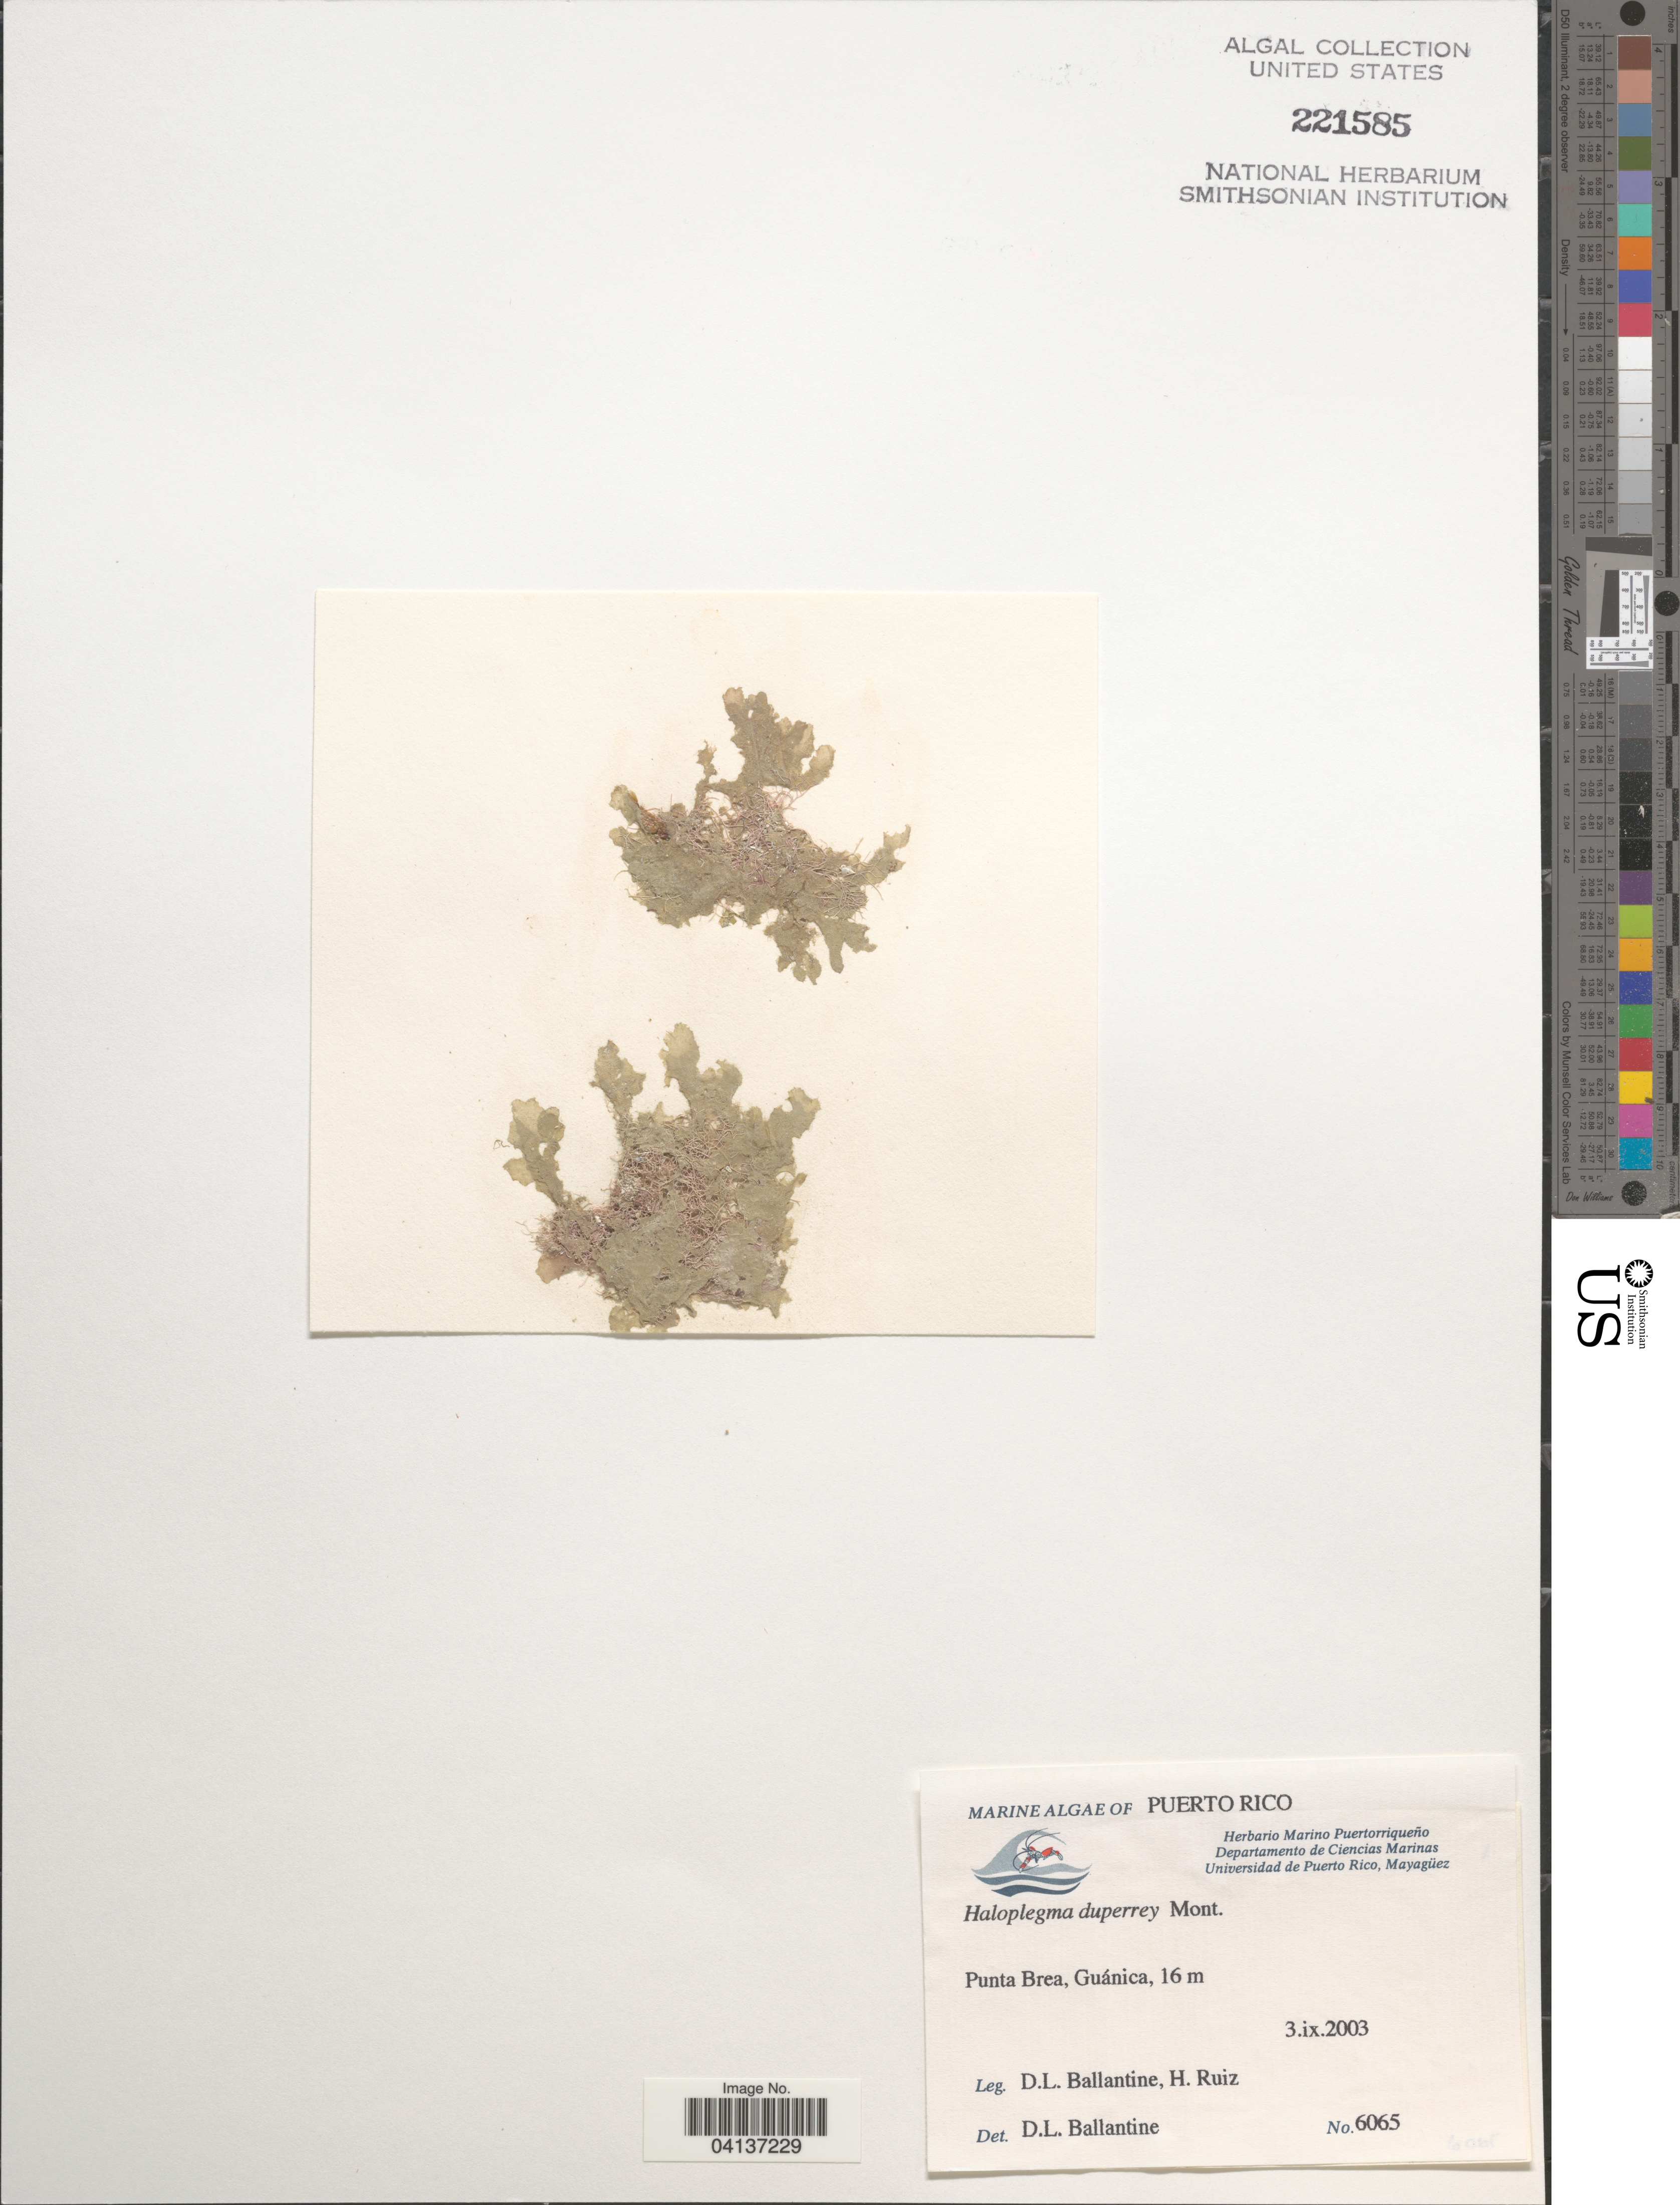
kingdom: Plantae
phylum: Rhodophyta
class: Florideophyceae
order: Ceramiales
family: Wrangeliaceae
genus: Haloplegma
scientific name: Haloplegma duperreyi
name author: Mont.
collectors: D.L. Ballantine & H. Ruiz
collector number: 6065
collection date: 2003-09-03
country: Puerto Rico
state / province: Guánica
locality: Punta Brea.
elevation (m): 16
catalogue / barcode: US 221585